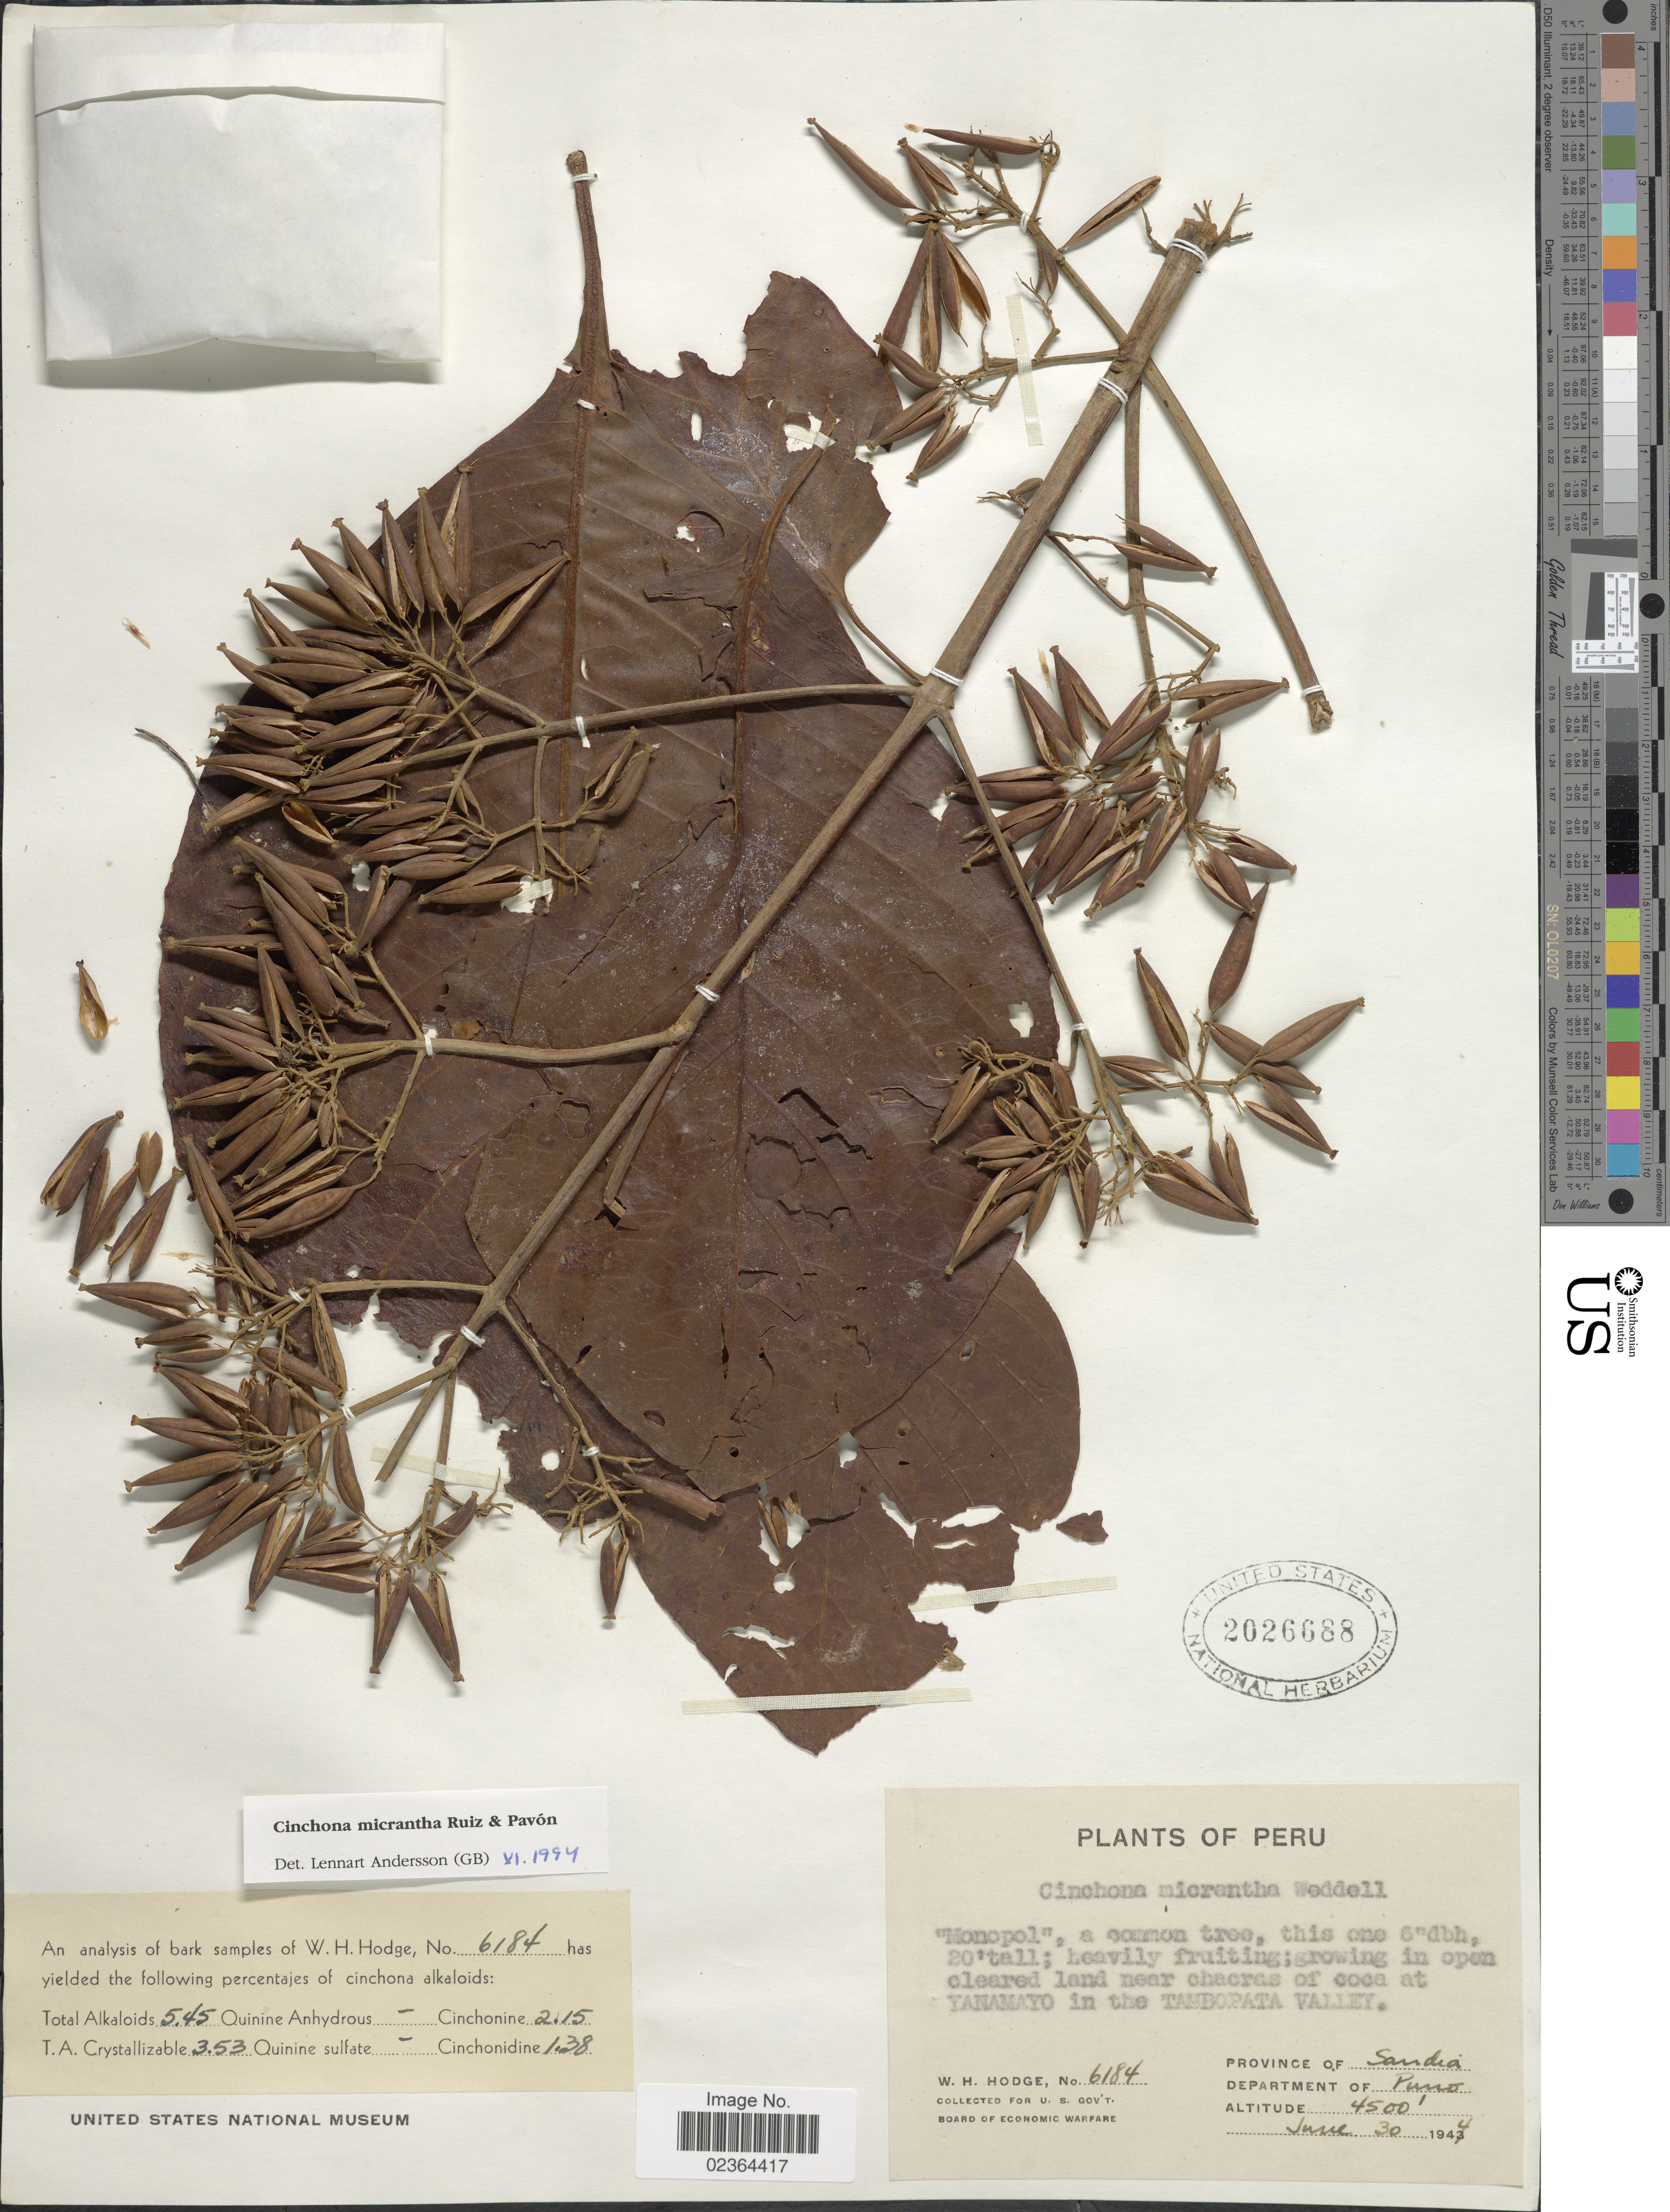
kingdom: Plantae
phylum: Tracheophyta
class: Magnoliopsida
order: Gentianales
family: Rubiaceae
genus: Cinchona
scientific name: Cinchona micrantha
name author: Ruiz & Pav.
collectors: W. Hodge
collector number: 6184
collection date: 1944-06-30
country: Peru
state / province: Puno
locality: Province of Sandia, Department of Puno, near chacras of coca at Yanamayo in the Tambopata Valley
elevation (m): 1372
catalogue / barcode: US 2026688